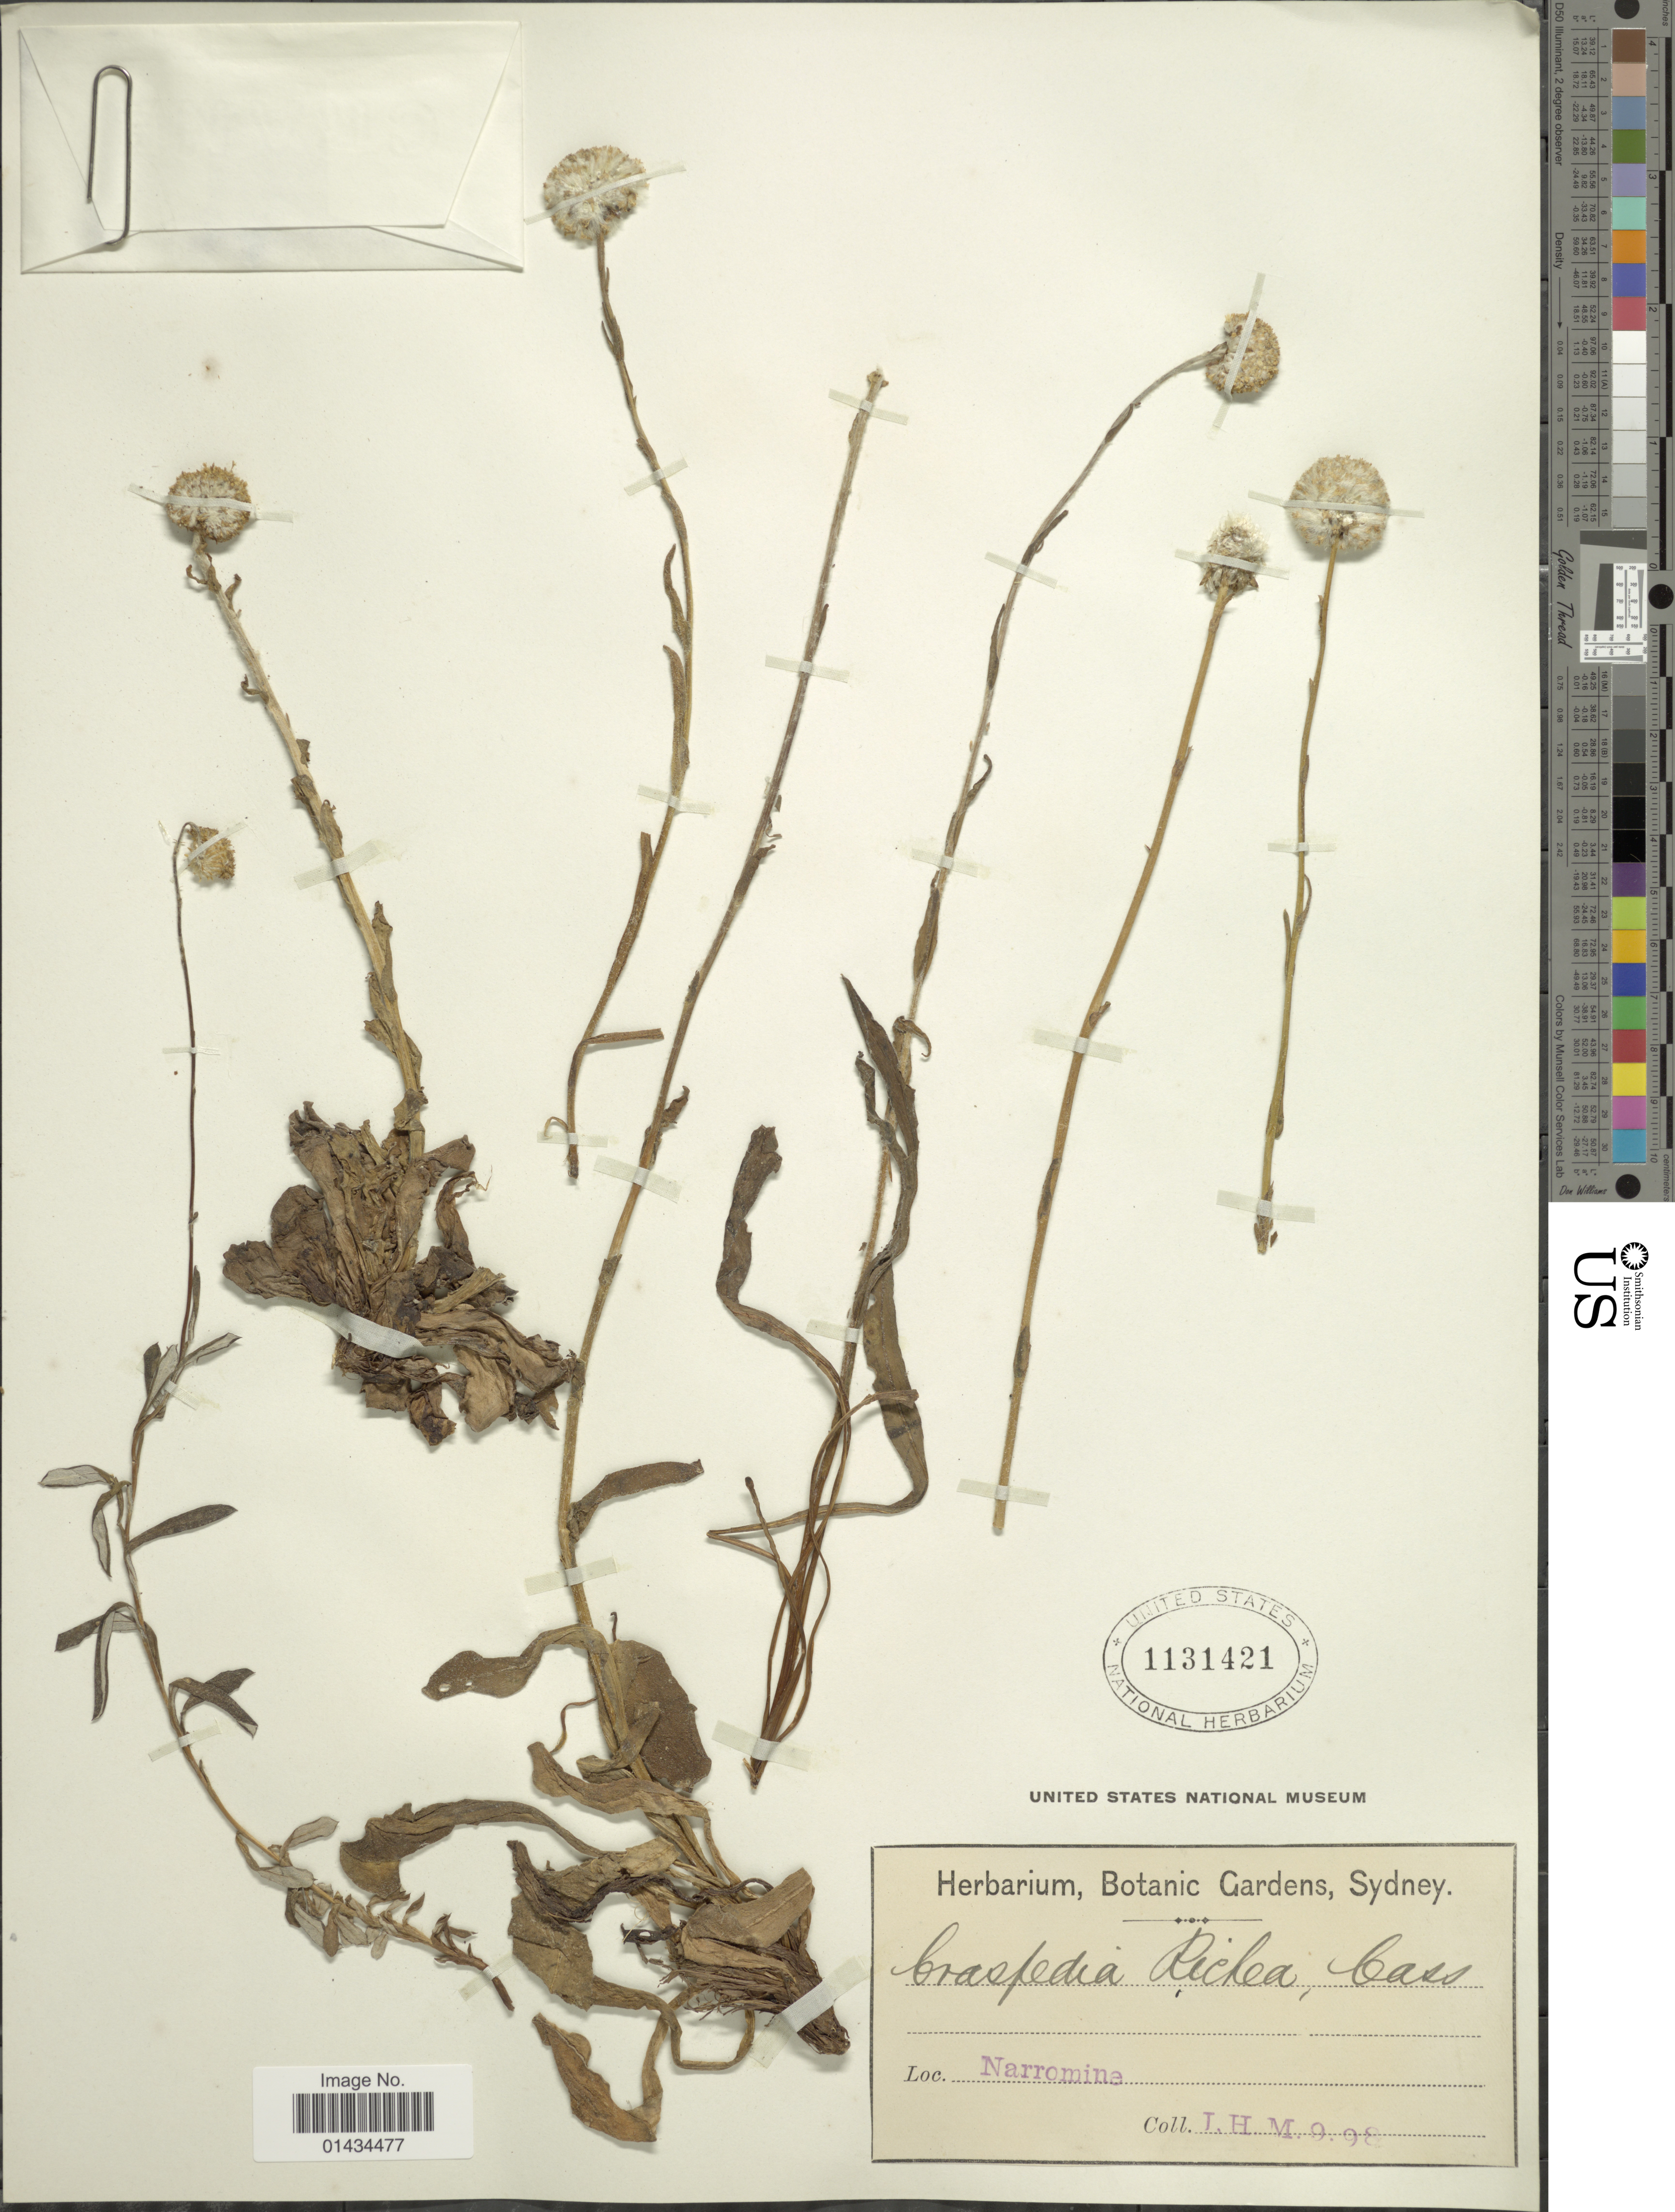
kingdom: Plantae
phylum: Tracheophyta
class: Magnoliopsida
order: Asterales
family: Asteraceae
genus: Craspedia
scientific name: Craspedia uniflora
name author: G. Forst.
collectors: J. H. M.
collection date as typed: Transcribed d/m/y: /9/98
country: Australia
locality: Narromine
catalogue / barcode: US 1131421